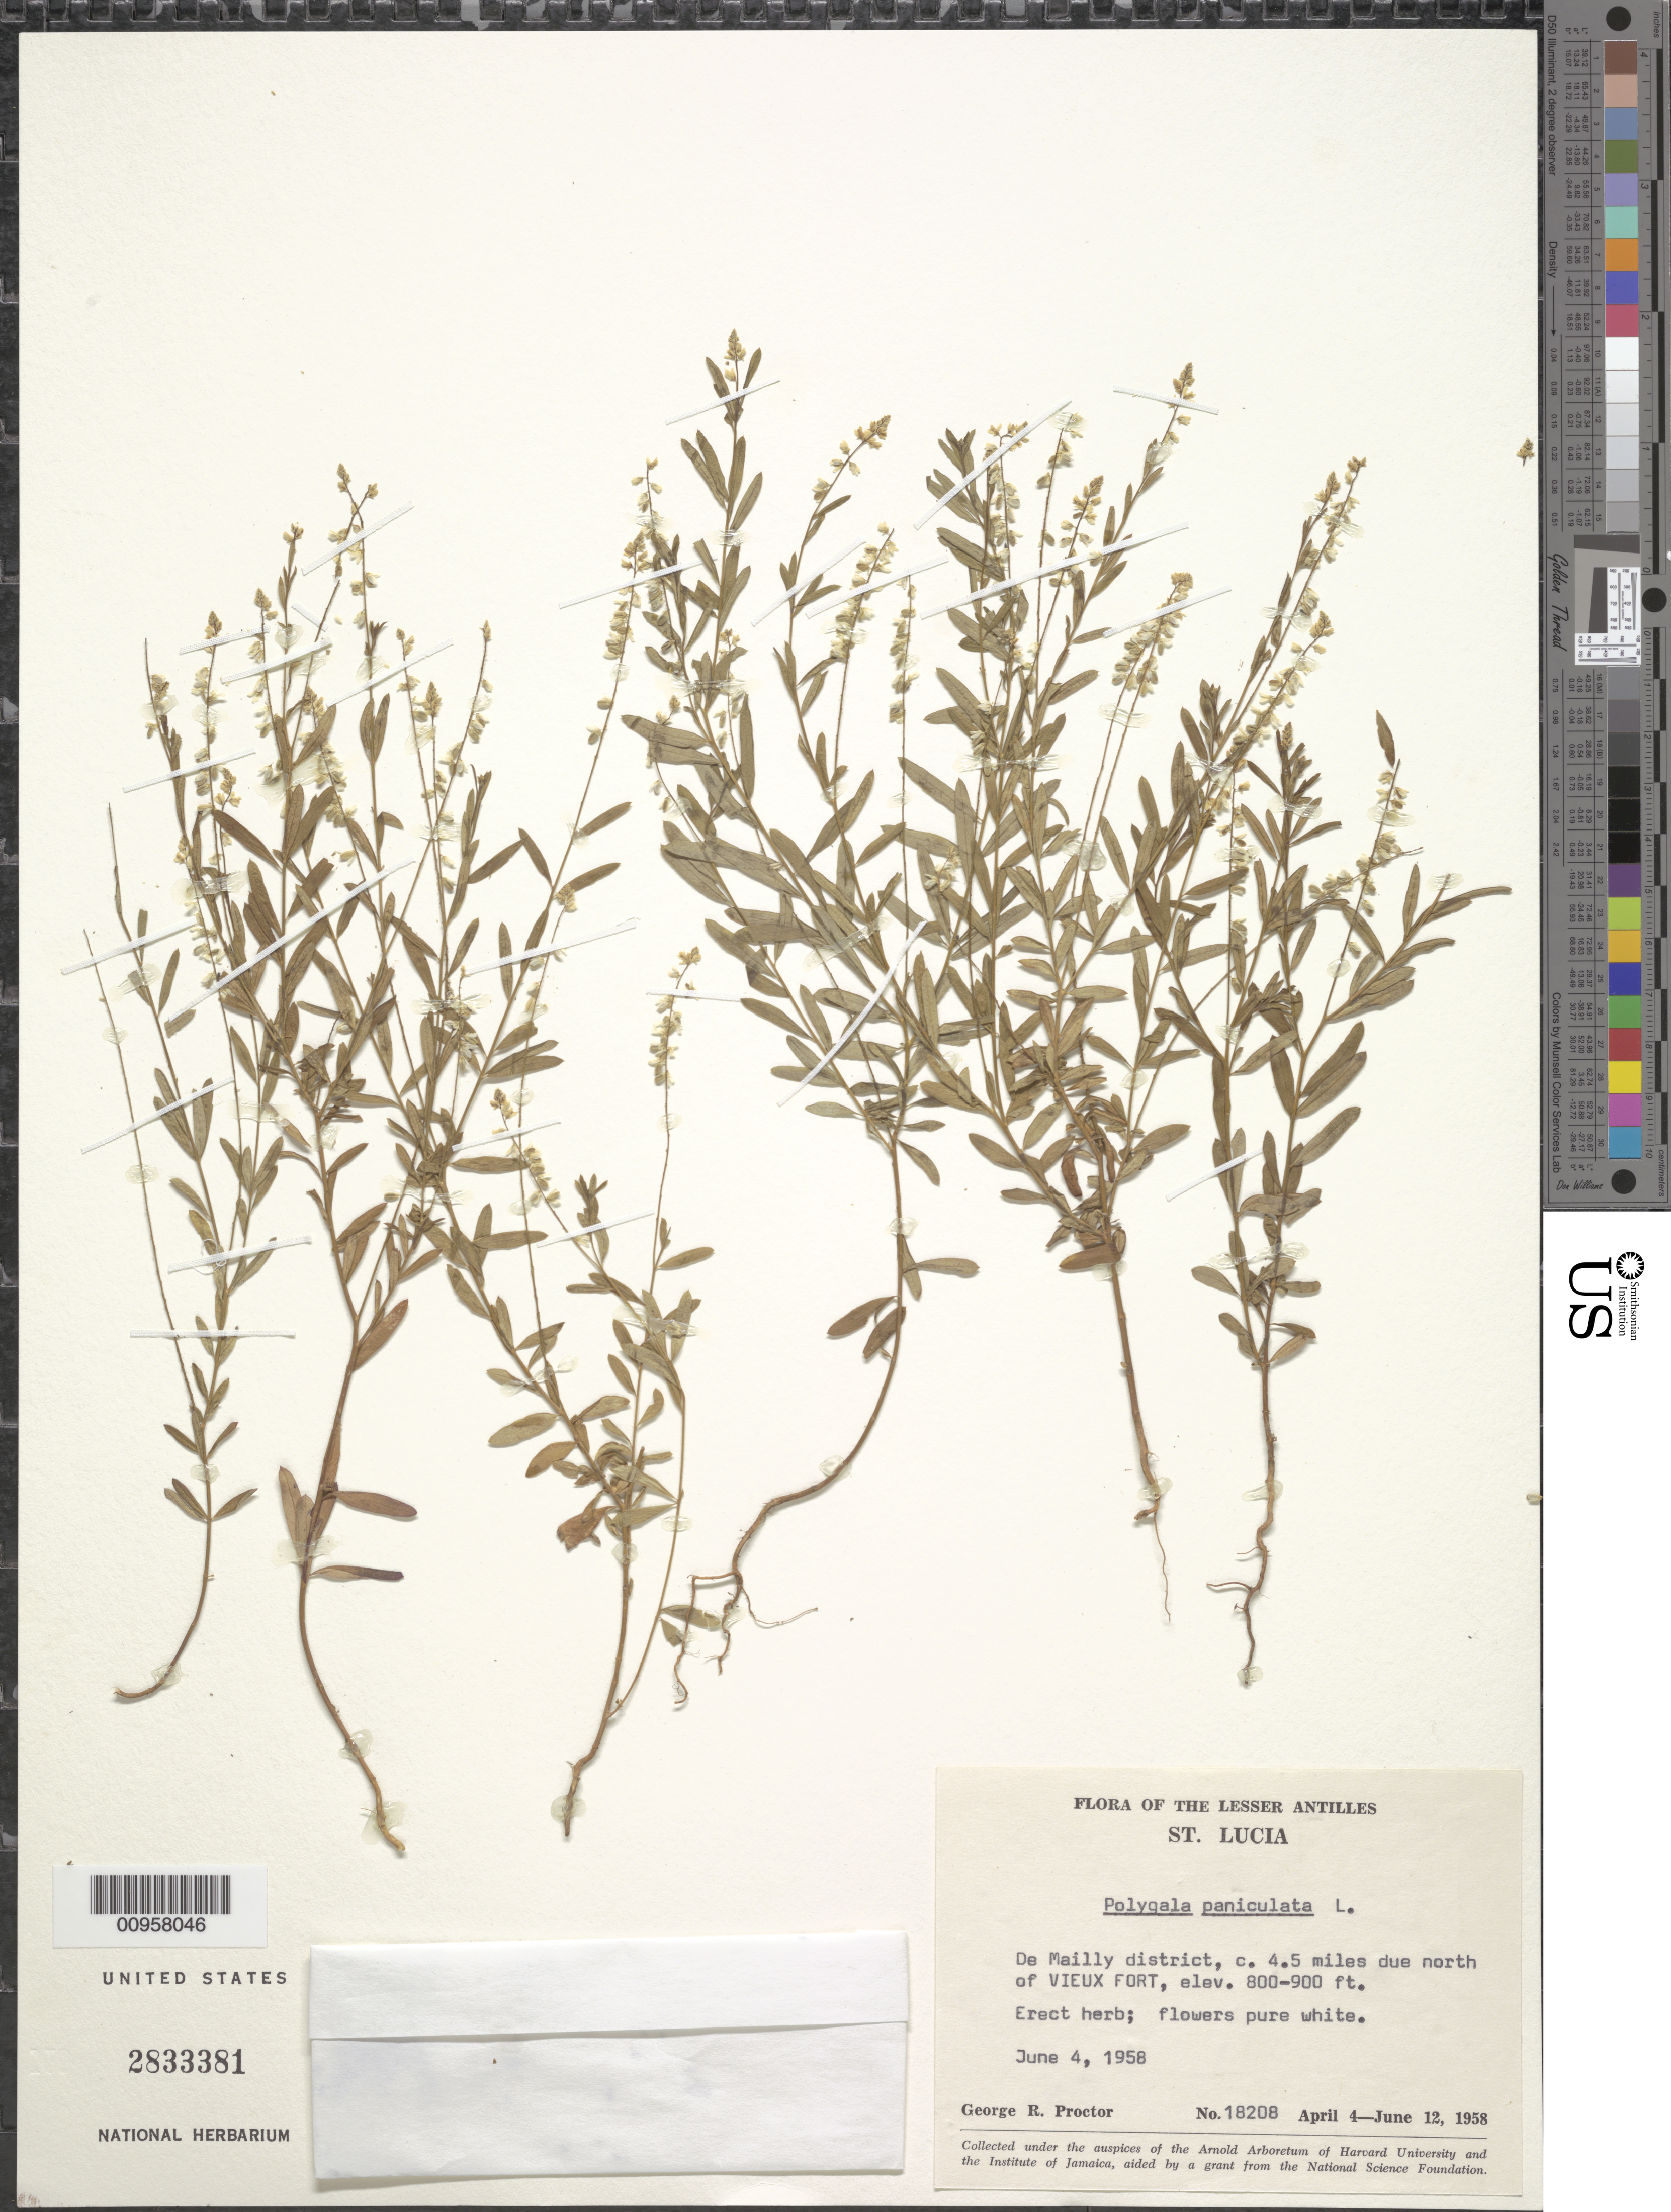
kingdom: Plantae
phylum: Tracheophyta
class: Magnoliopsida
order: Fabales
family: Polygalaceae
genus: Polygala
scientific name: Polygala paniculata f. leucoptera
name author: S.F. Blake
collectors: G. R. Proctor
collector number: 18208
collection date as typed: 04 Apr 1958 to 12 Jun 1958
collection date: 1958-04-04/1958-06-12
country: St. Lucia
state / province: De Mailly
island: St. Lucia I.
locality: C. 4.5 miles du N of Vieux Fort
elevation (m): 244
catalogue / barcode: US 2833381